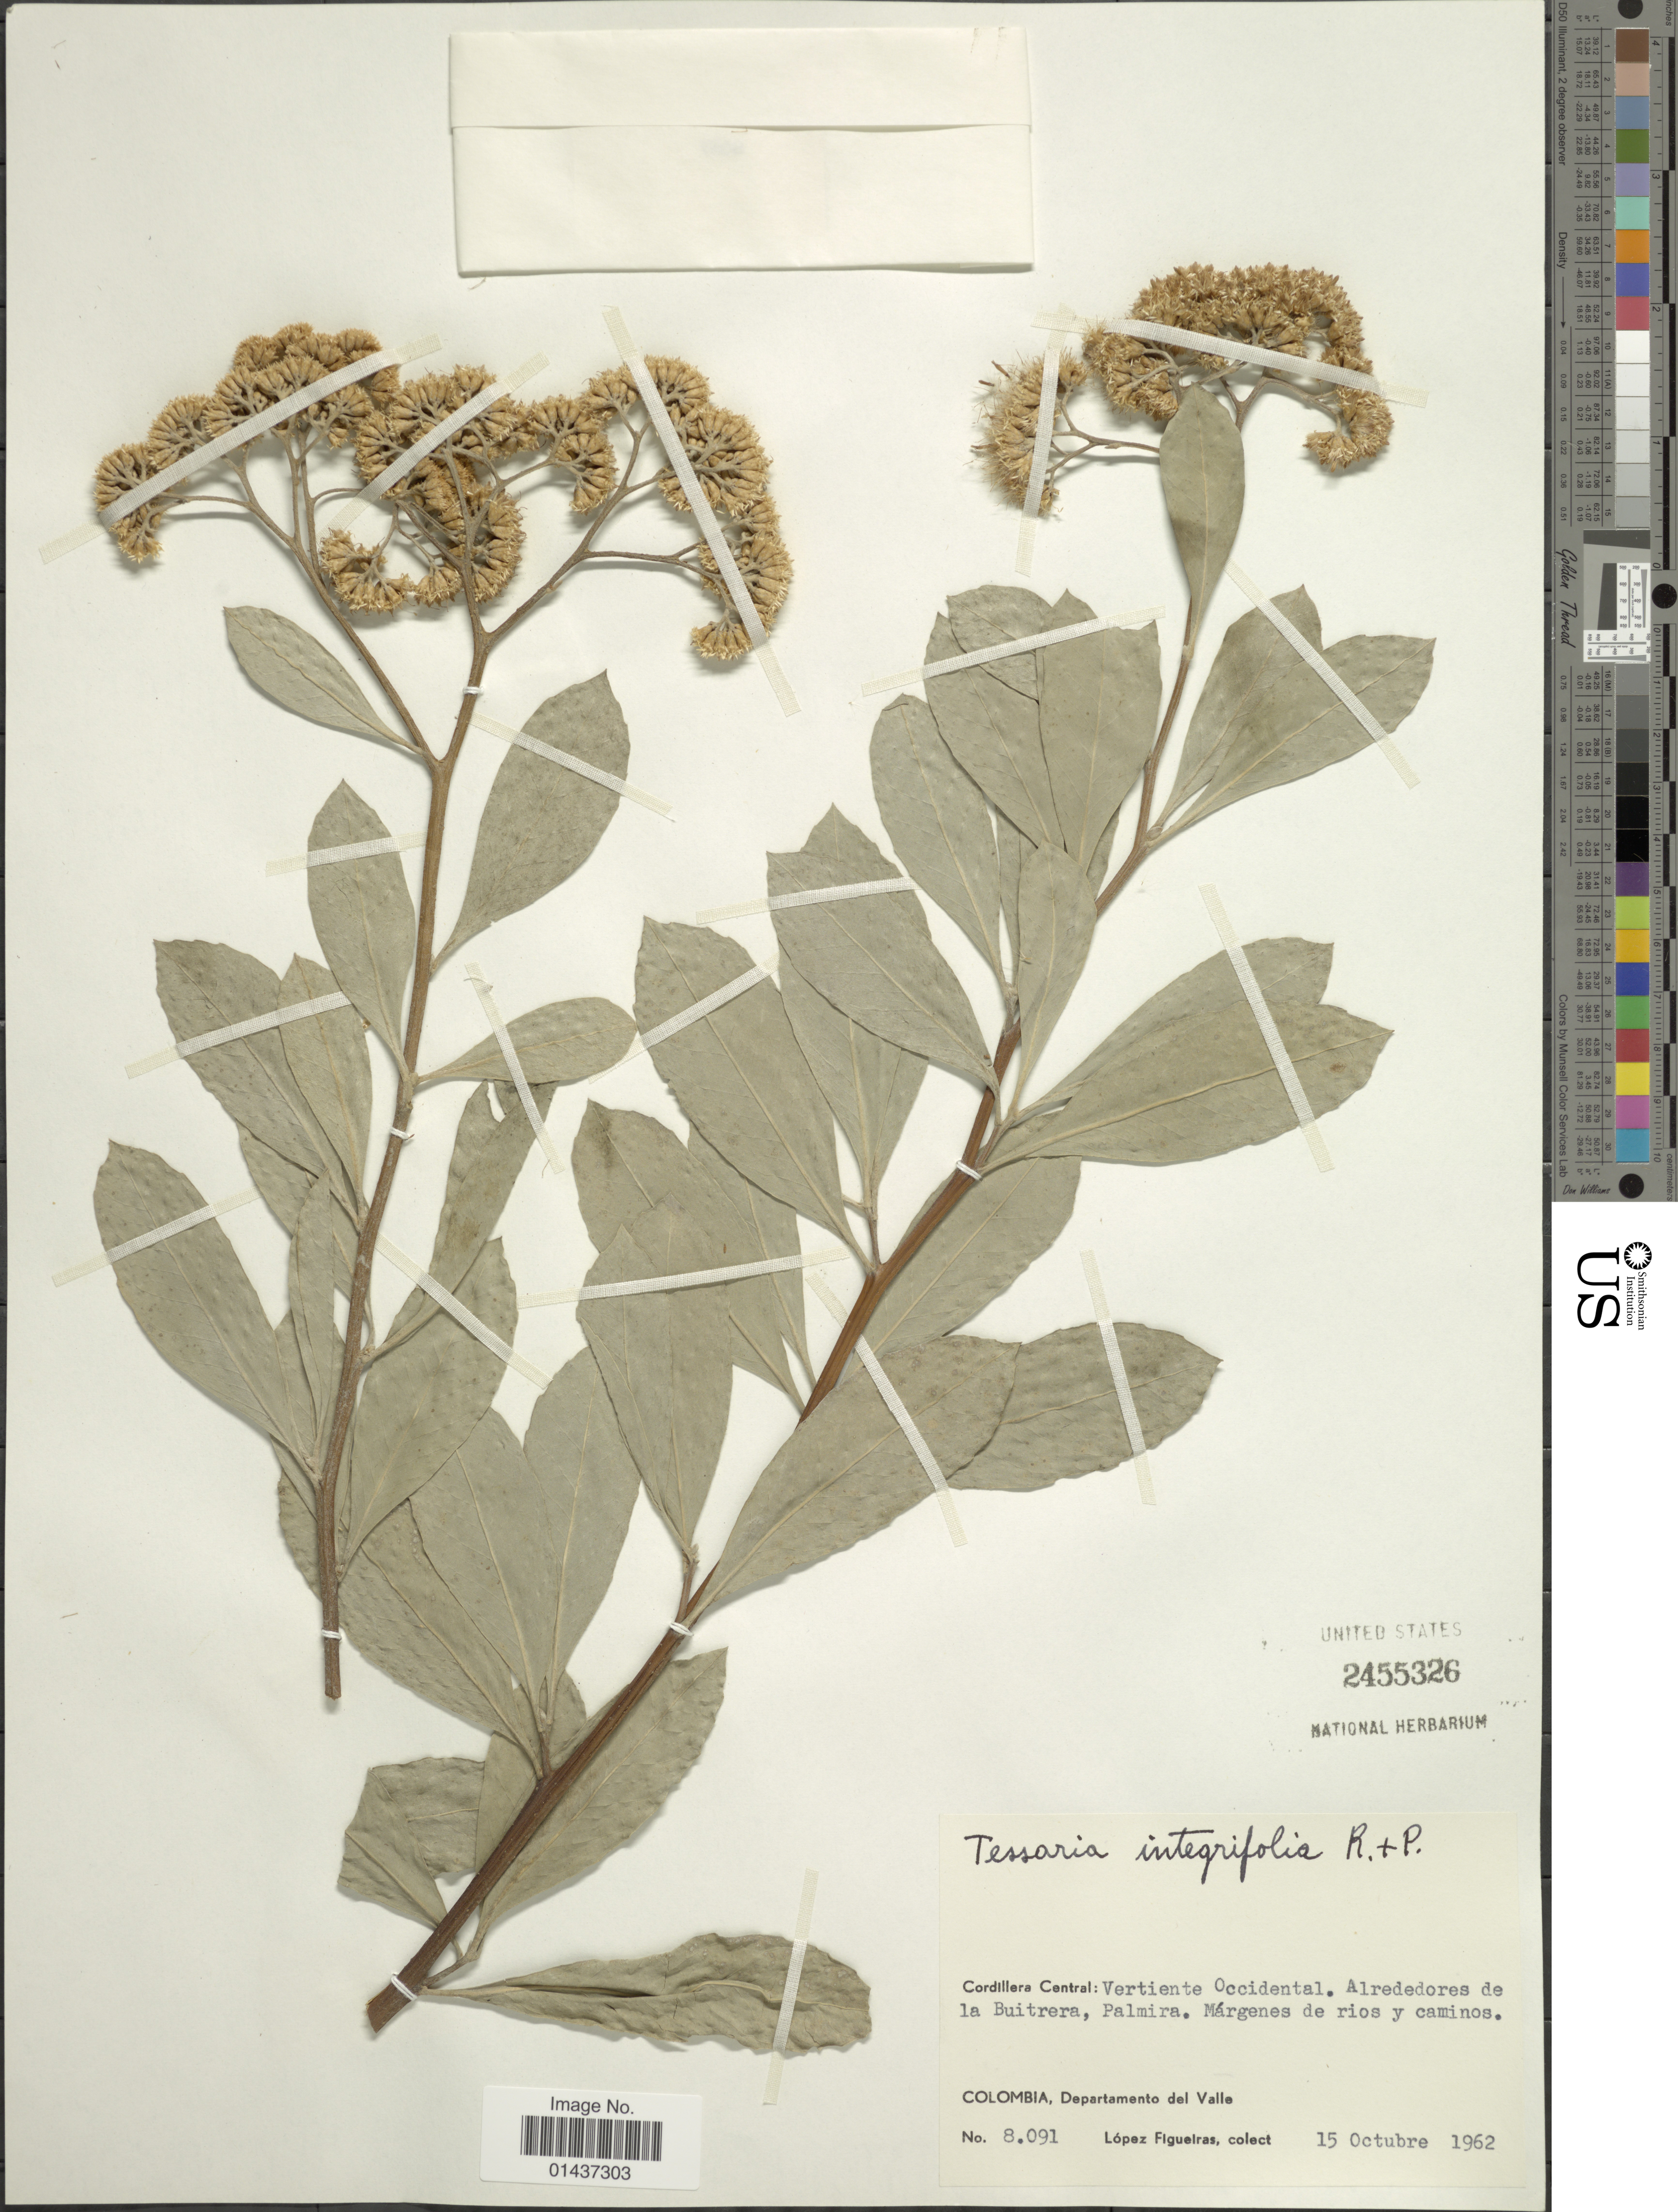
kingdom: Plantae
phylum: Tracheophyta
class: Magnoliopsida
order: Asterales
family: Asteraceae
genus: Tessaria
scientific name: Tessaria integrifolia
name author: Ruiz & Pav.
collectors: M. López Figueiras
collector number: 8091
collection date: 1962-10-15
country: Colombia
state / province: Valle del Cauca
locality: Cordillera Central: Vertiente Occidental. Alrededores de la Buitrera, Palmira. Márgenes de rios y caminos, Departamento del Valle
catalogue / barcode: US 2455326